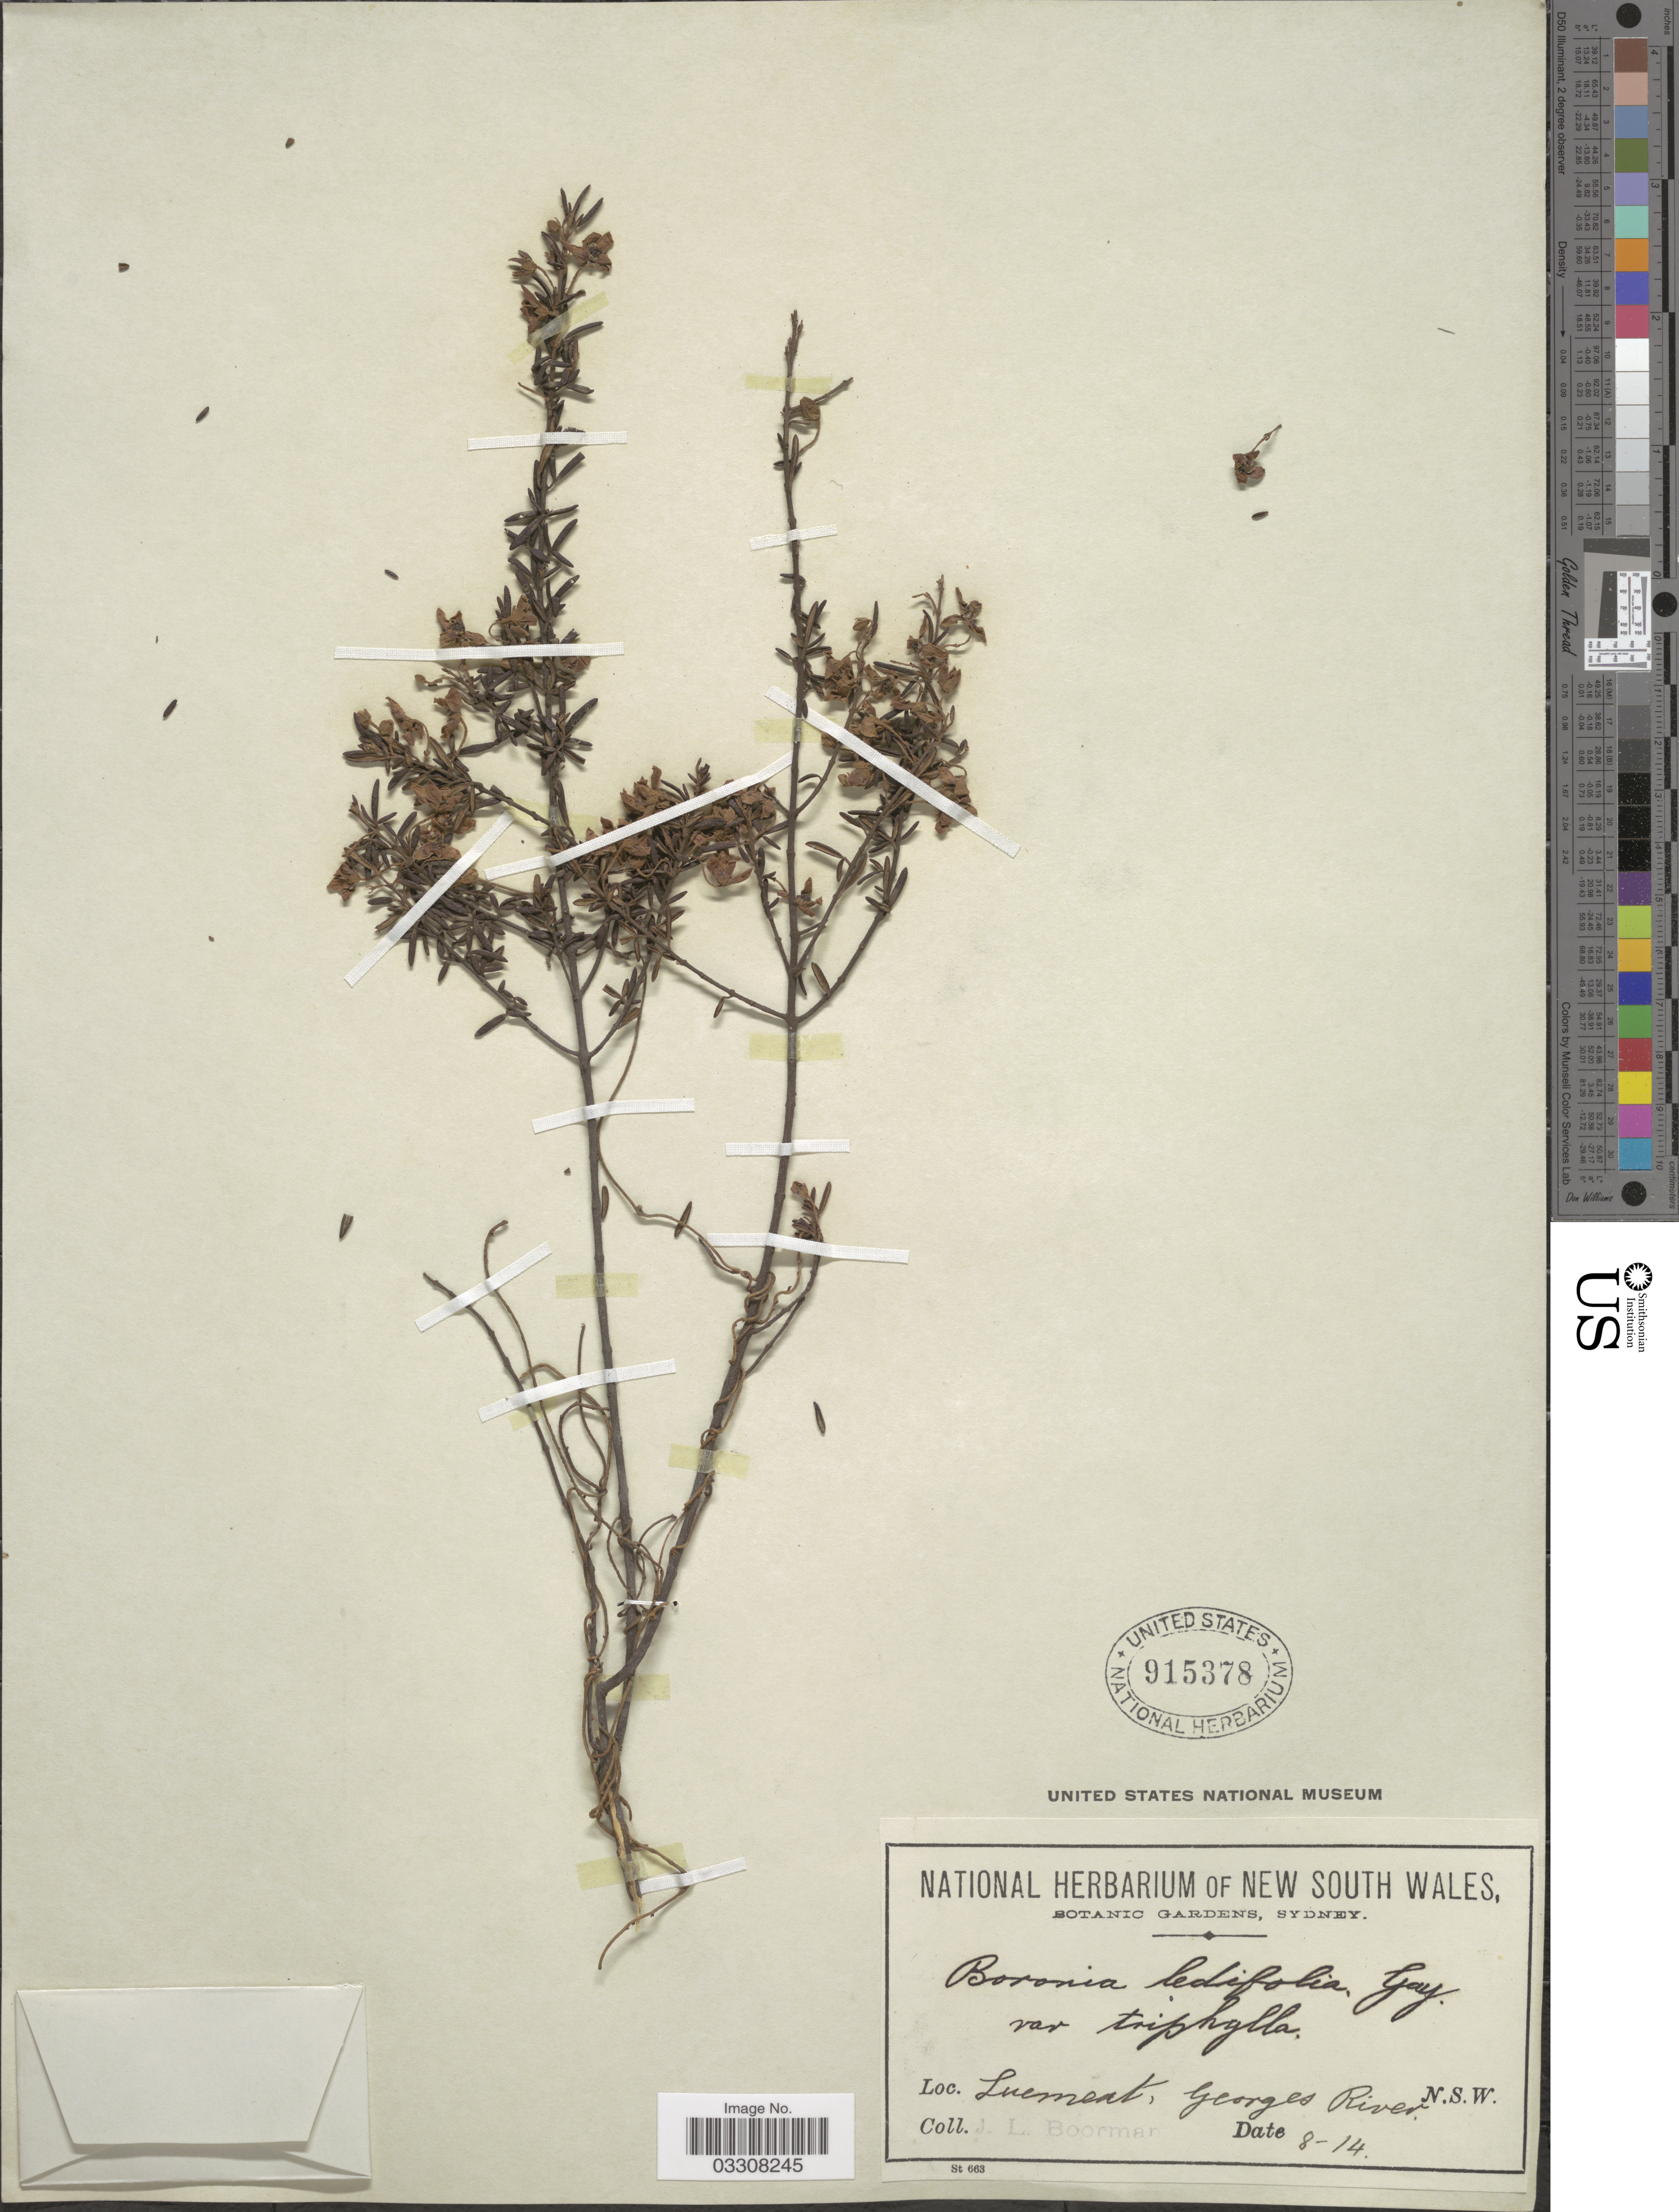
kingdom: Plantae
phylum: Tracheophyta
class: Magnoliopsida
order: Sapindales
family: Rutaceae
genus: Boronia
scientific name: Boronia ledifolia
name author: (Vent.) DC.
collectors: J. Boorman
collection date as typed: Transcribed d/m/y: /8/14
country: Australia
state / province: New South Wales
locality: Leumeah, Georges River.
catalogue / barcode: US 915378